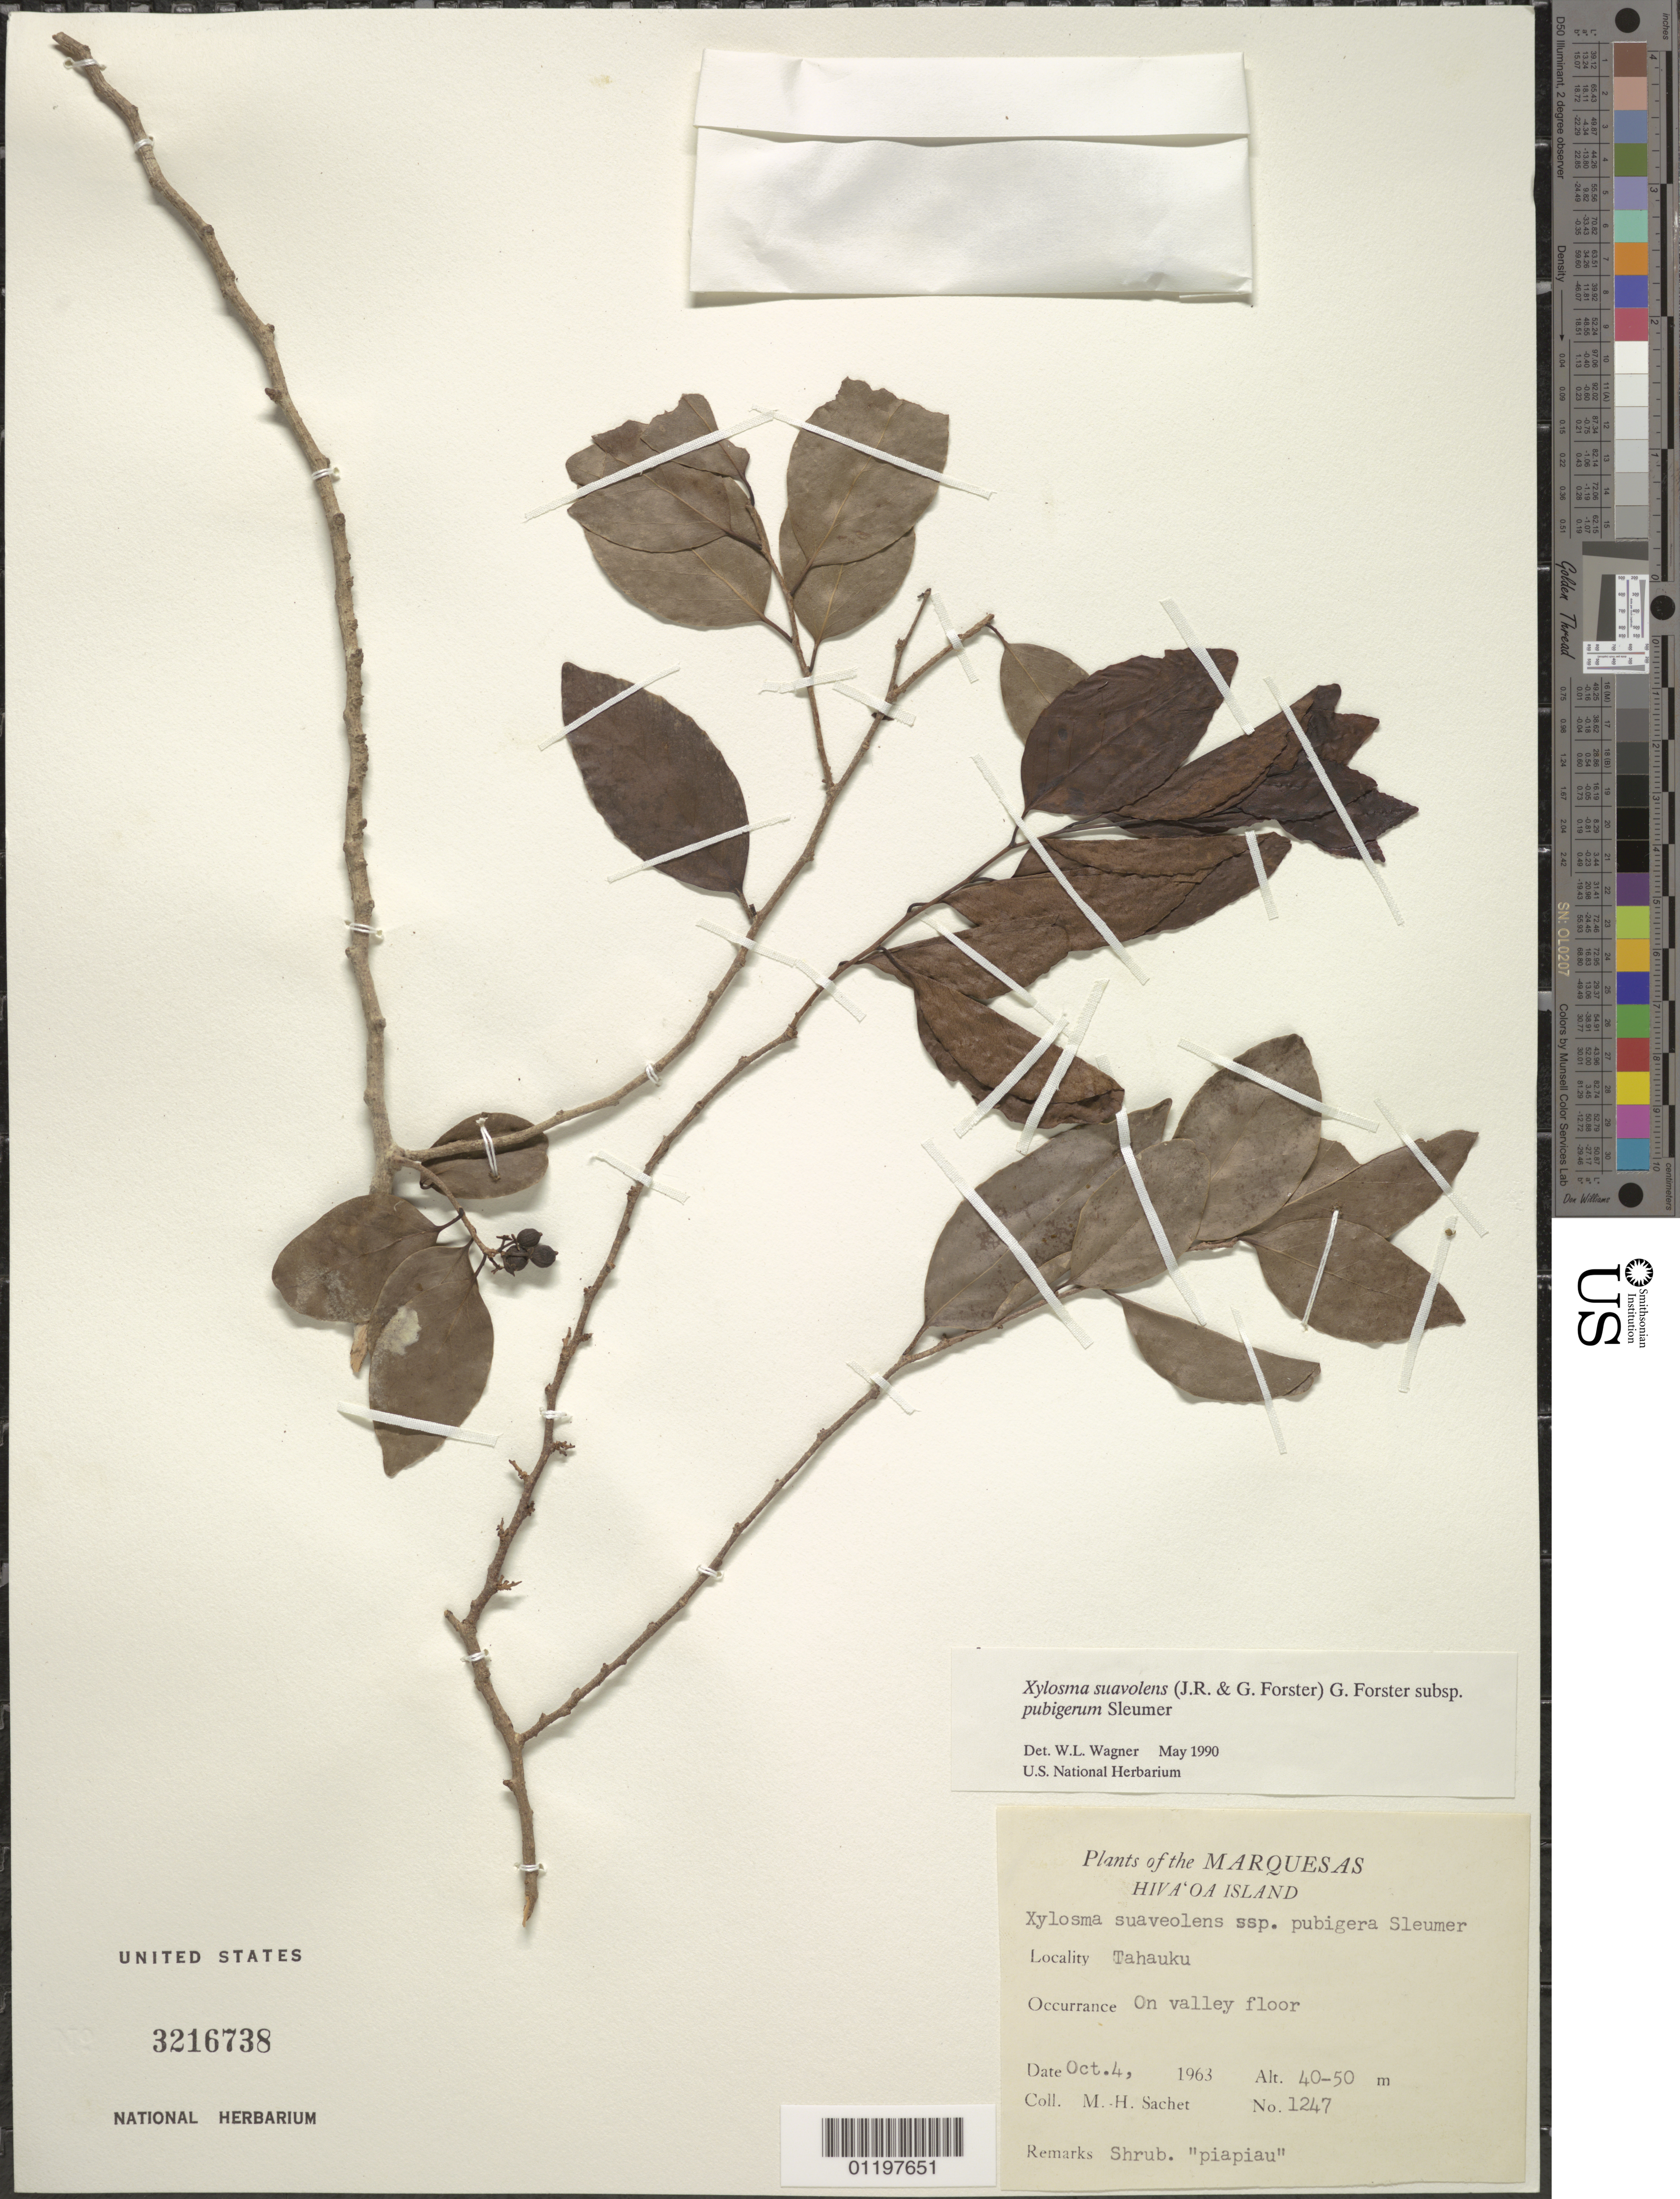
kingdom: Plantae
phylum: Tracheophyta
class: Magnoliopsida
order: Malpighiales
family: Salicaceae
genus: Xylosma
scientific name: Xylosma suaveolens subsp. pubigera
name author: Sleumer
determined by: Wagner, W. L., (BOT), Smithsonian Institution - National Museum of Natural History (UNITED STATES)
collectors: M.-H. Sachet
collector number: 1247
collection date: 1963-10-04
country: French Polynesia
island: Hiva Oa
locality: Tahauku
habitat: On valley floor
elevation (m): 40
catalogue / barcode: US 3216738